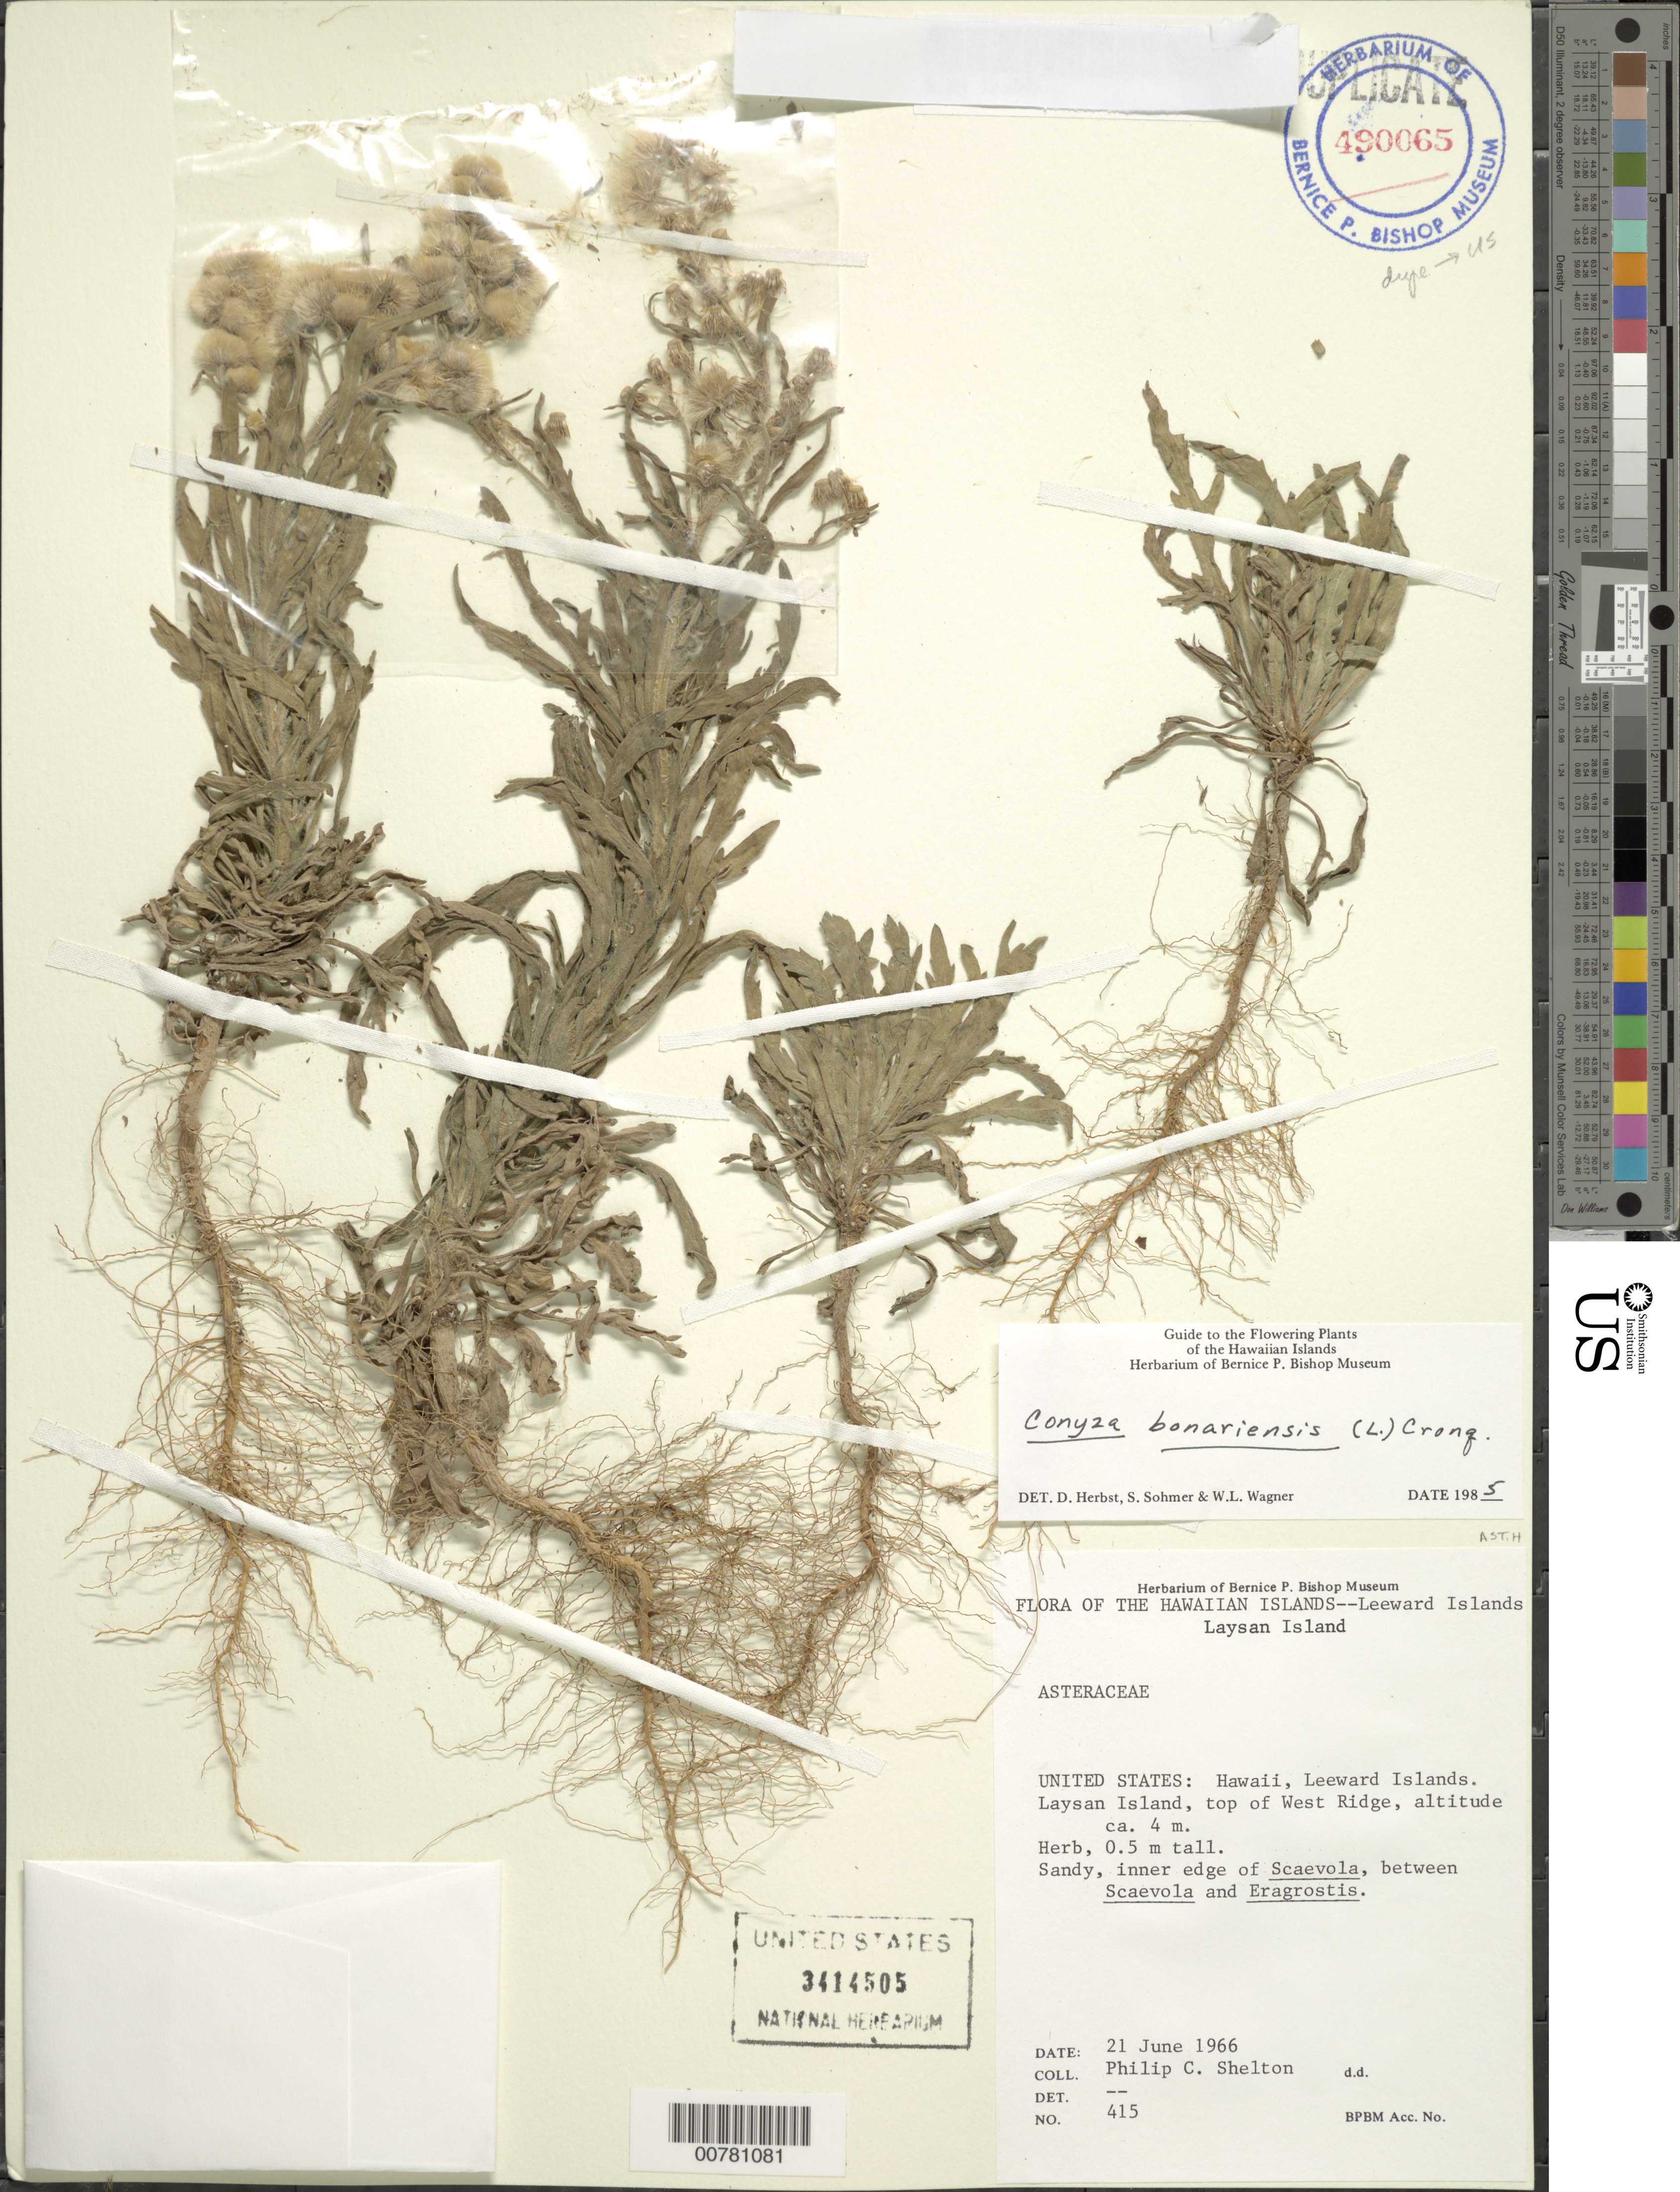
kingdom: Plantae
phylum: Tracheophyta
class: Magnoliopsida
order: Asterales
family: Asteraceae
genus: Erigeron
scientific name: Erigeron bonariensis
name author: L.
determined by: Wagner, W. L., (BOT), Smithsonian Institution - National Museum of Natural History (UNITED STATES)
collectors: P. Shelton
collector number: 415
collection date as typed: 21 Jun 1966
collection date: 1966-06-21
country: United States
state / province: Hawaii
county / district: Honolulu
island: Laysan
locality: Leeward Islands, top of West Ridge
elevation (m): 4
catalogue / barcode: US 3414505